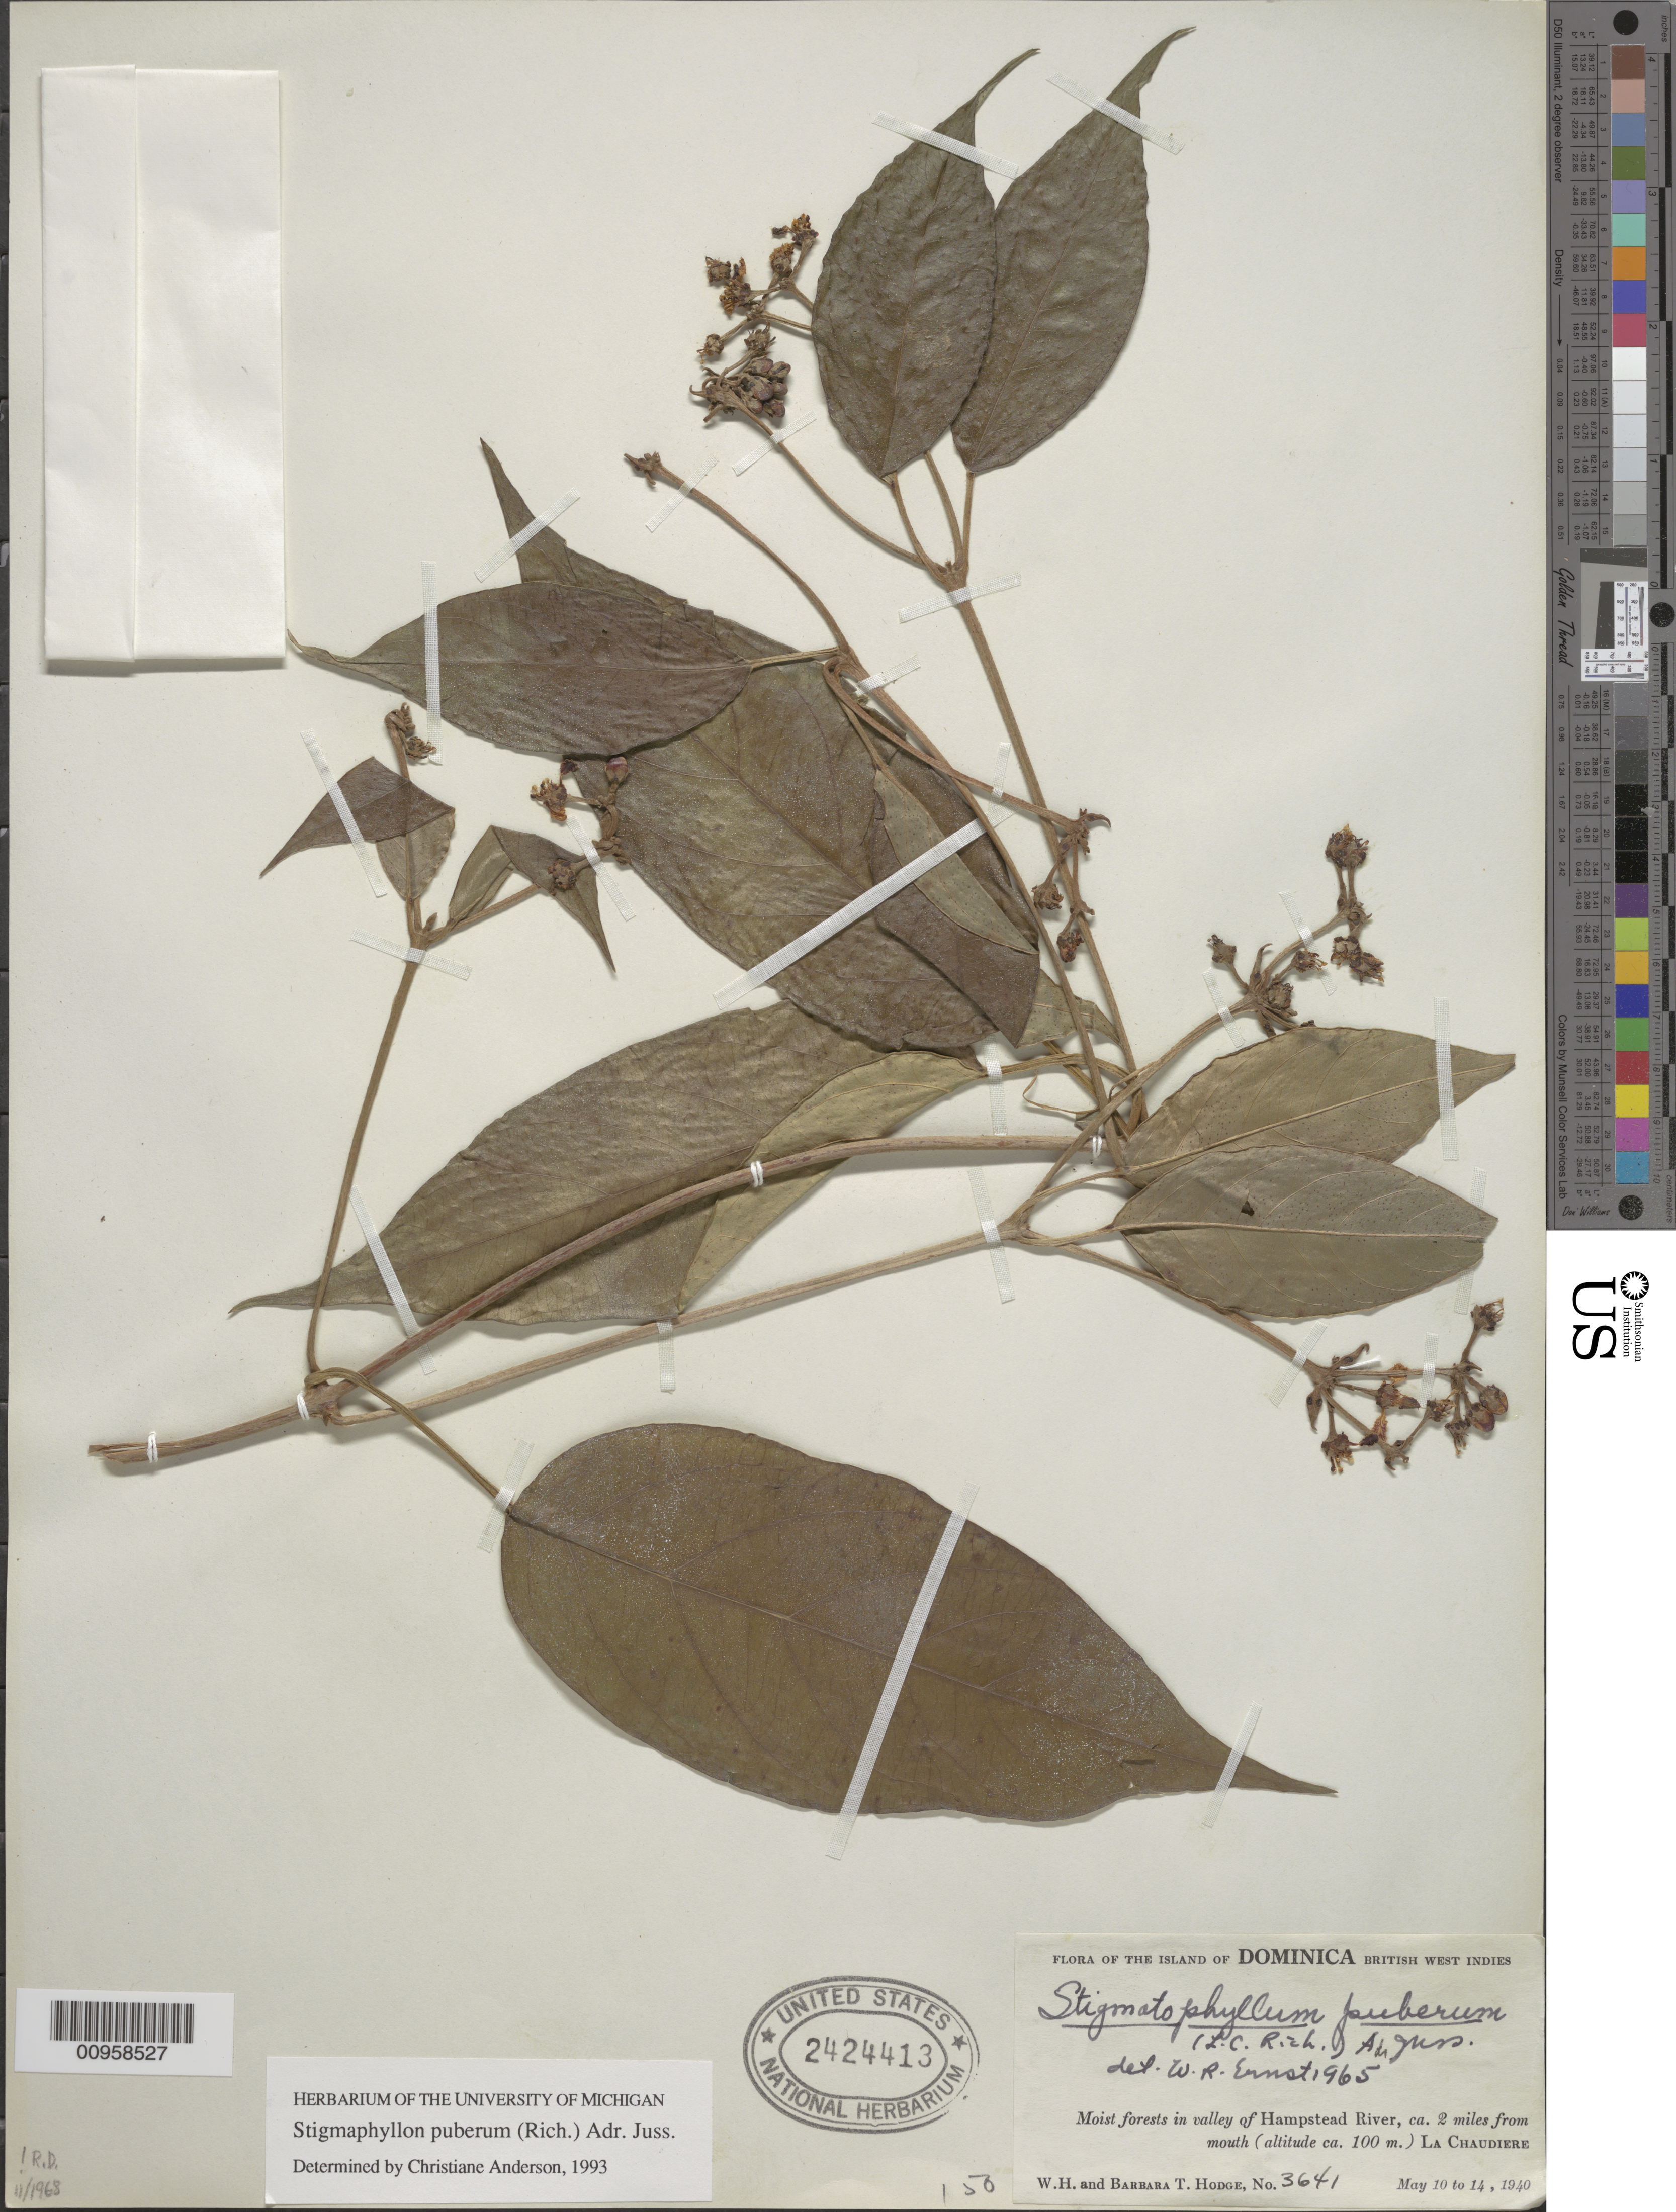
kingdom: Plantae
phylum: Tracheophyta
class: Magnoliopsida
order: Malpighiales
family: Malpighiaceae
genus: Stigmaphyllon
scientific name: Stigmaphyllon puberum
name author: (Rich.) A. Juss.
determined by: Anderson, C.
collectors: W. Hodge & B. Hodge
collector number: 3641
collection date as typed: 10 May 1940 to 14 May 1940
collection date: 1940-05-10/1940-05-14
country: Dominica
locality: Valley of Hampstead River, ca. 2 miles from mouth, La Chaudiere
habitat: Moist forests in valley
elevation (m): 100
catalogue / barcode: US 2424413